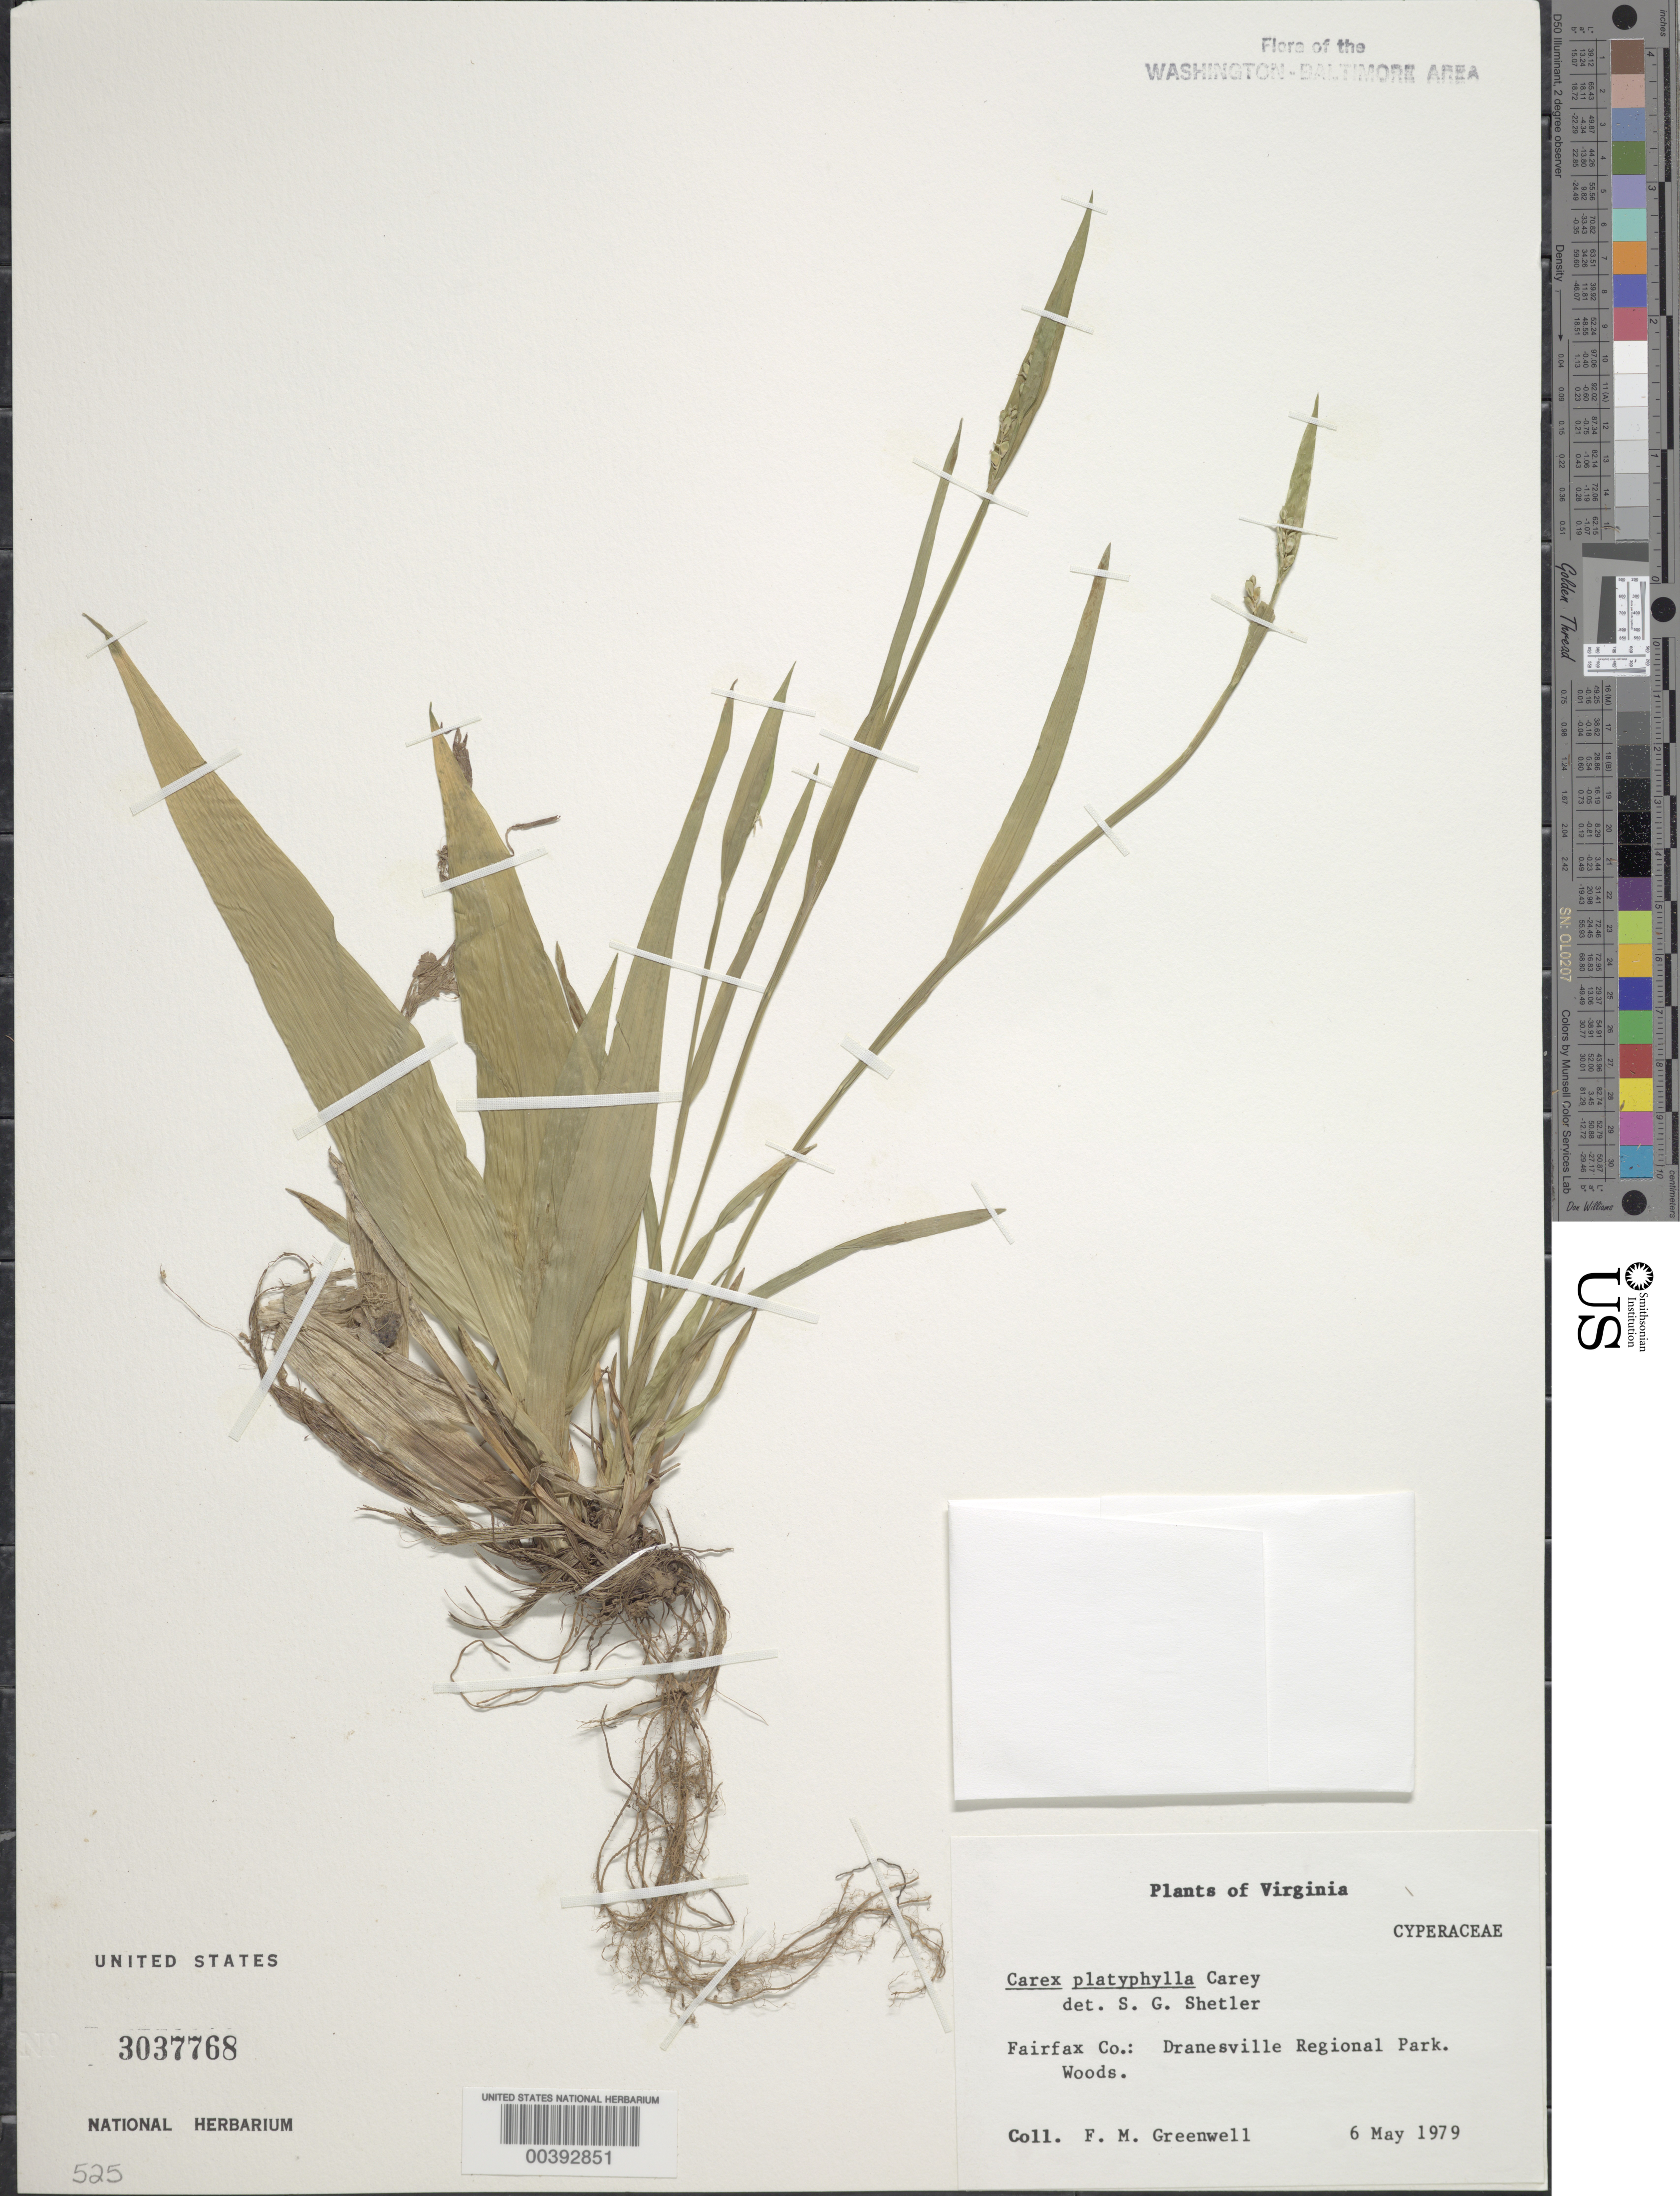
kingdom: Plantae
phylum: Tracheophyta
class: Liliopsida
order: Poales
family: Cyperaceae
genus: Carex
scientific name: Carex platyphylla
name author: J. Carey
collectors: F. Greenwell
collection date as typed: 06 May 1979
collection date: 1979-05-06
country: United States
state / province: Virginia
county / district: Fairfax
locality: Dranesville Regional Park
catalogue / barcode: US 3037768